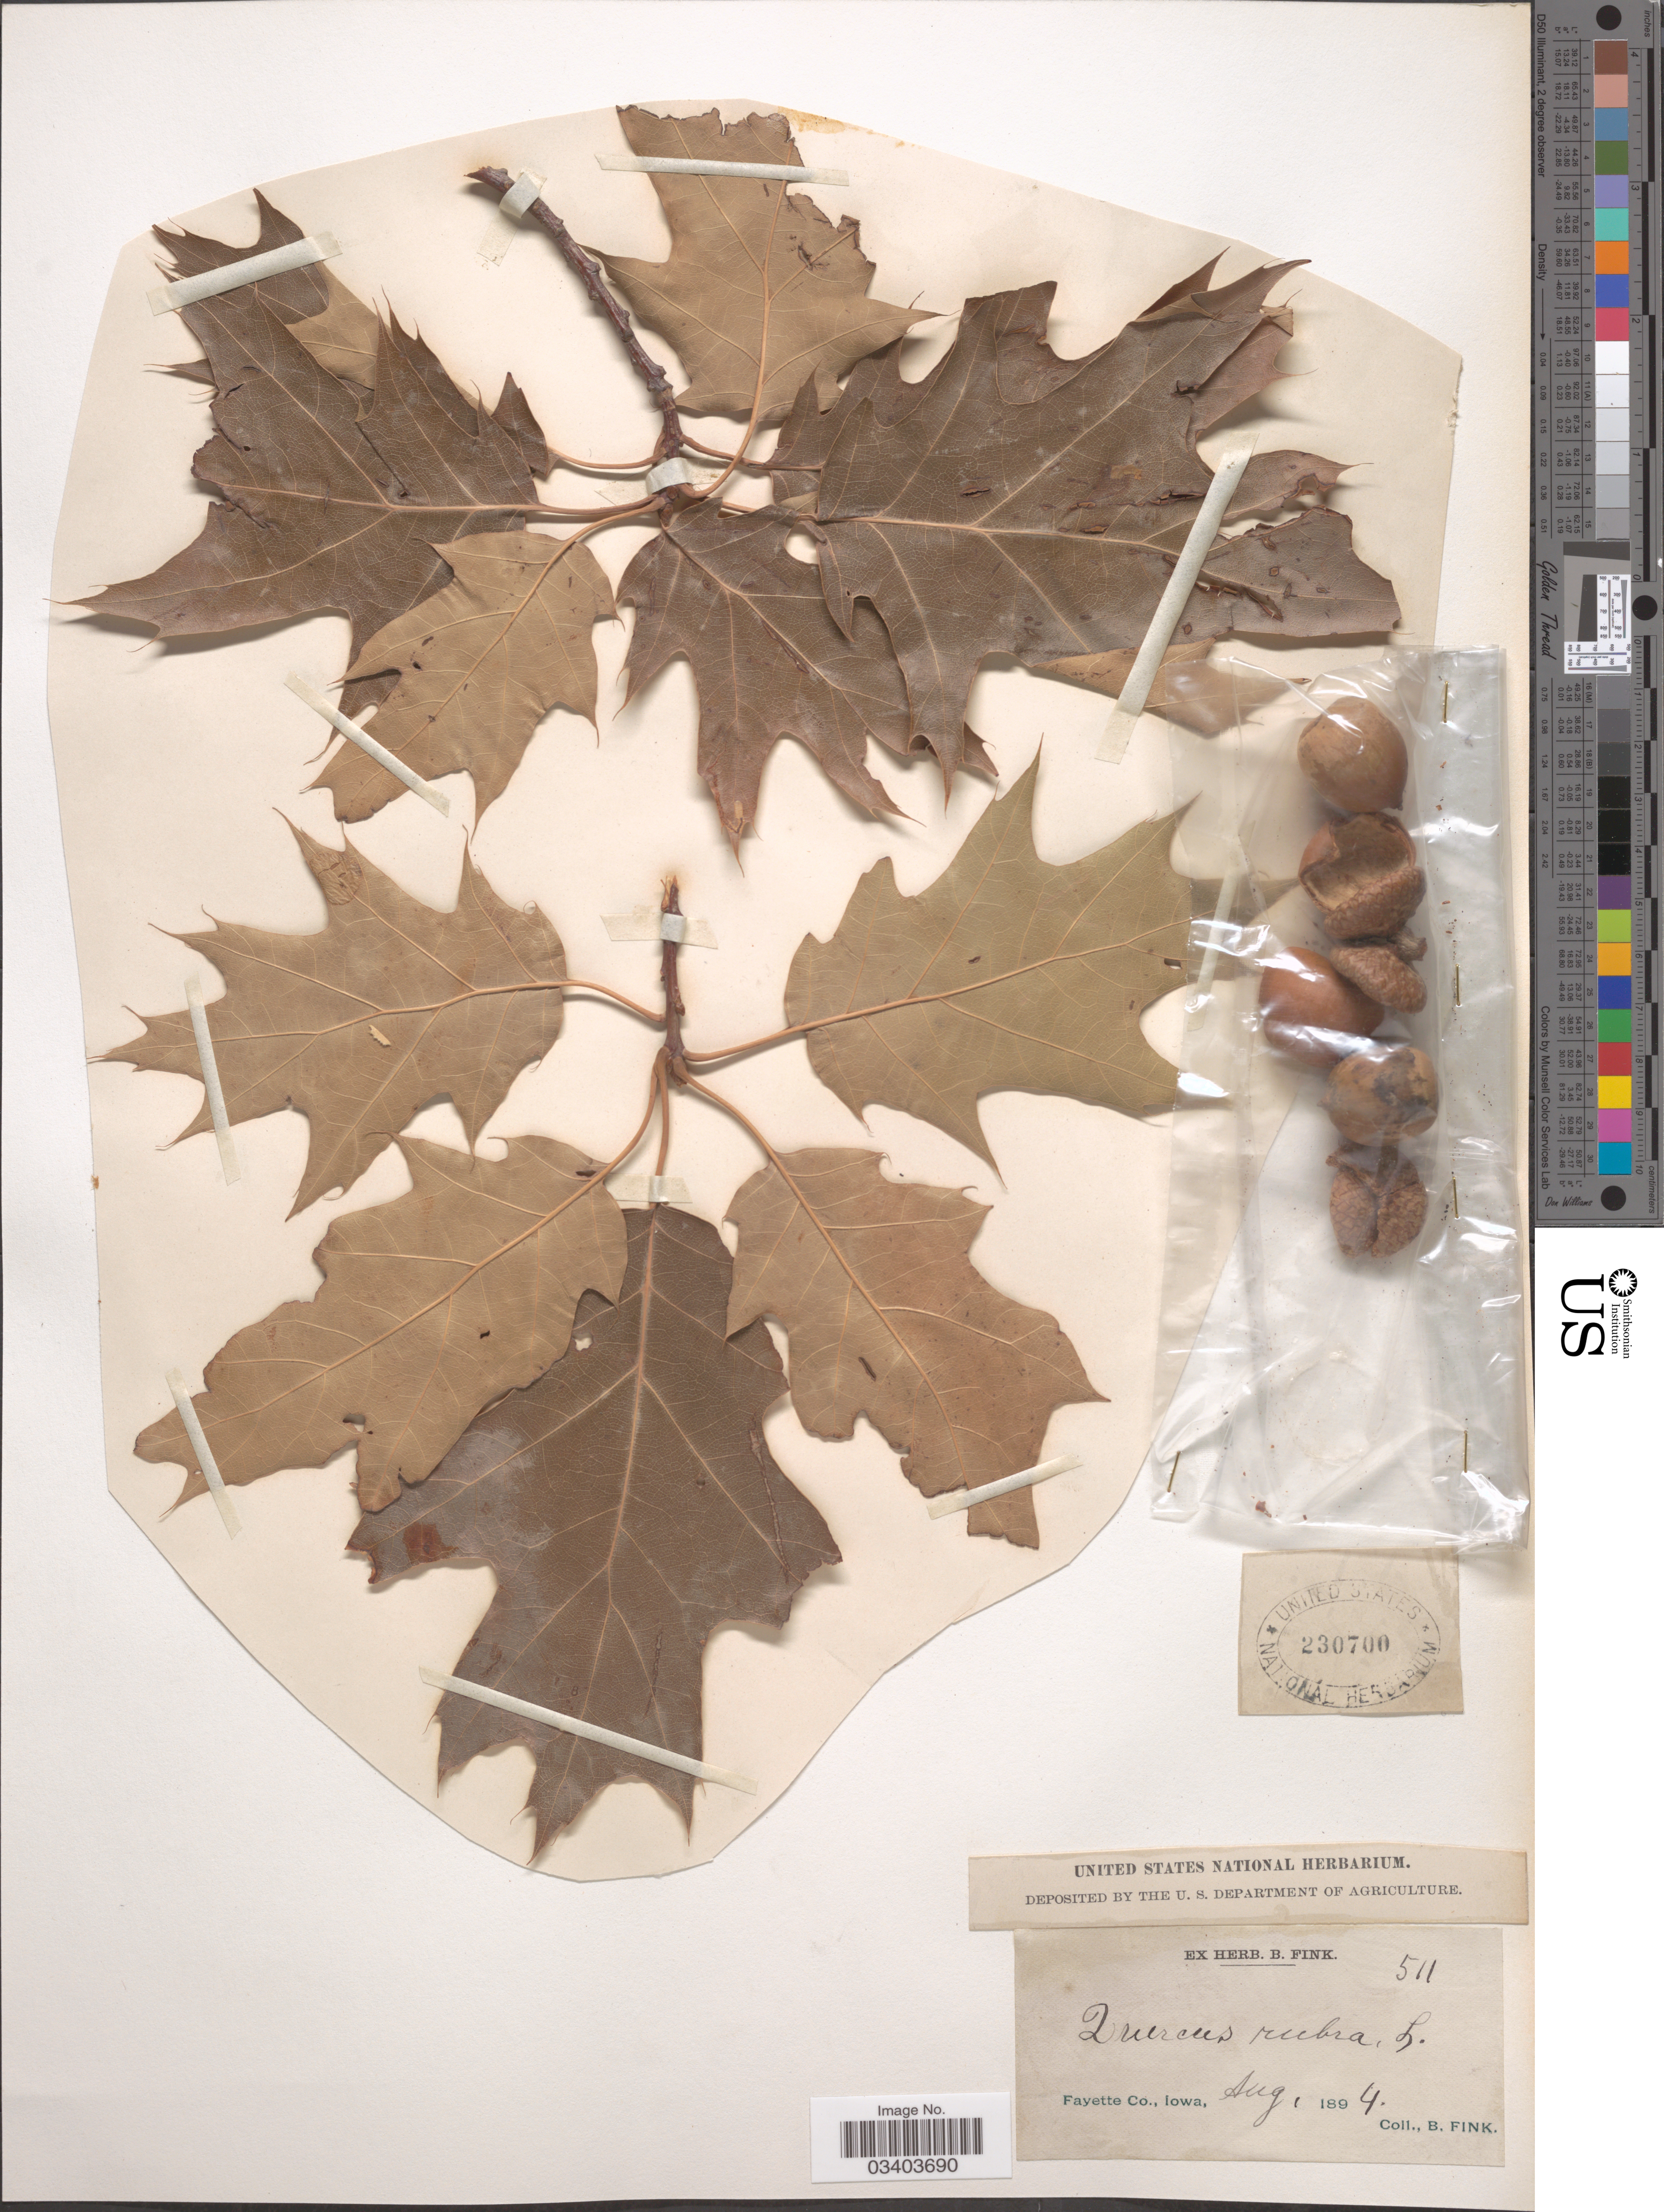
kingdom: Plantae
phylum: Tracheophyta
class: Magnoliopsida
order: Fagales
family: Fagaceae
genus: Quercus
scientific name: Quercus borealis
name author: F. Michx.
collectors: B. Fink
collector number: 511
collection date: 1894-08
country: United States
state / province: Iowa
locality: Fayette Co.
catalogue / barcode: US 230700